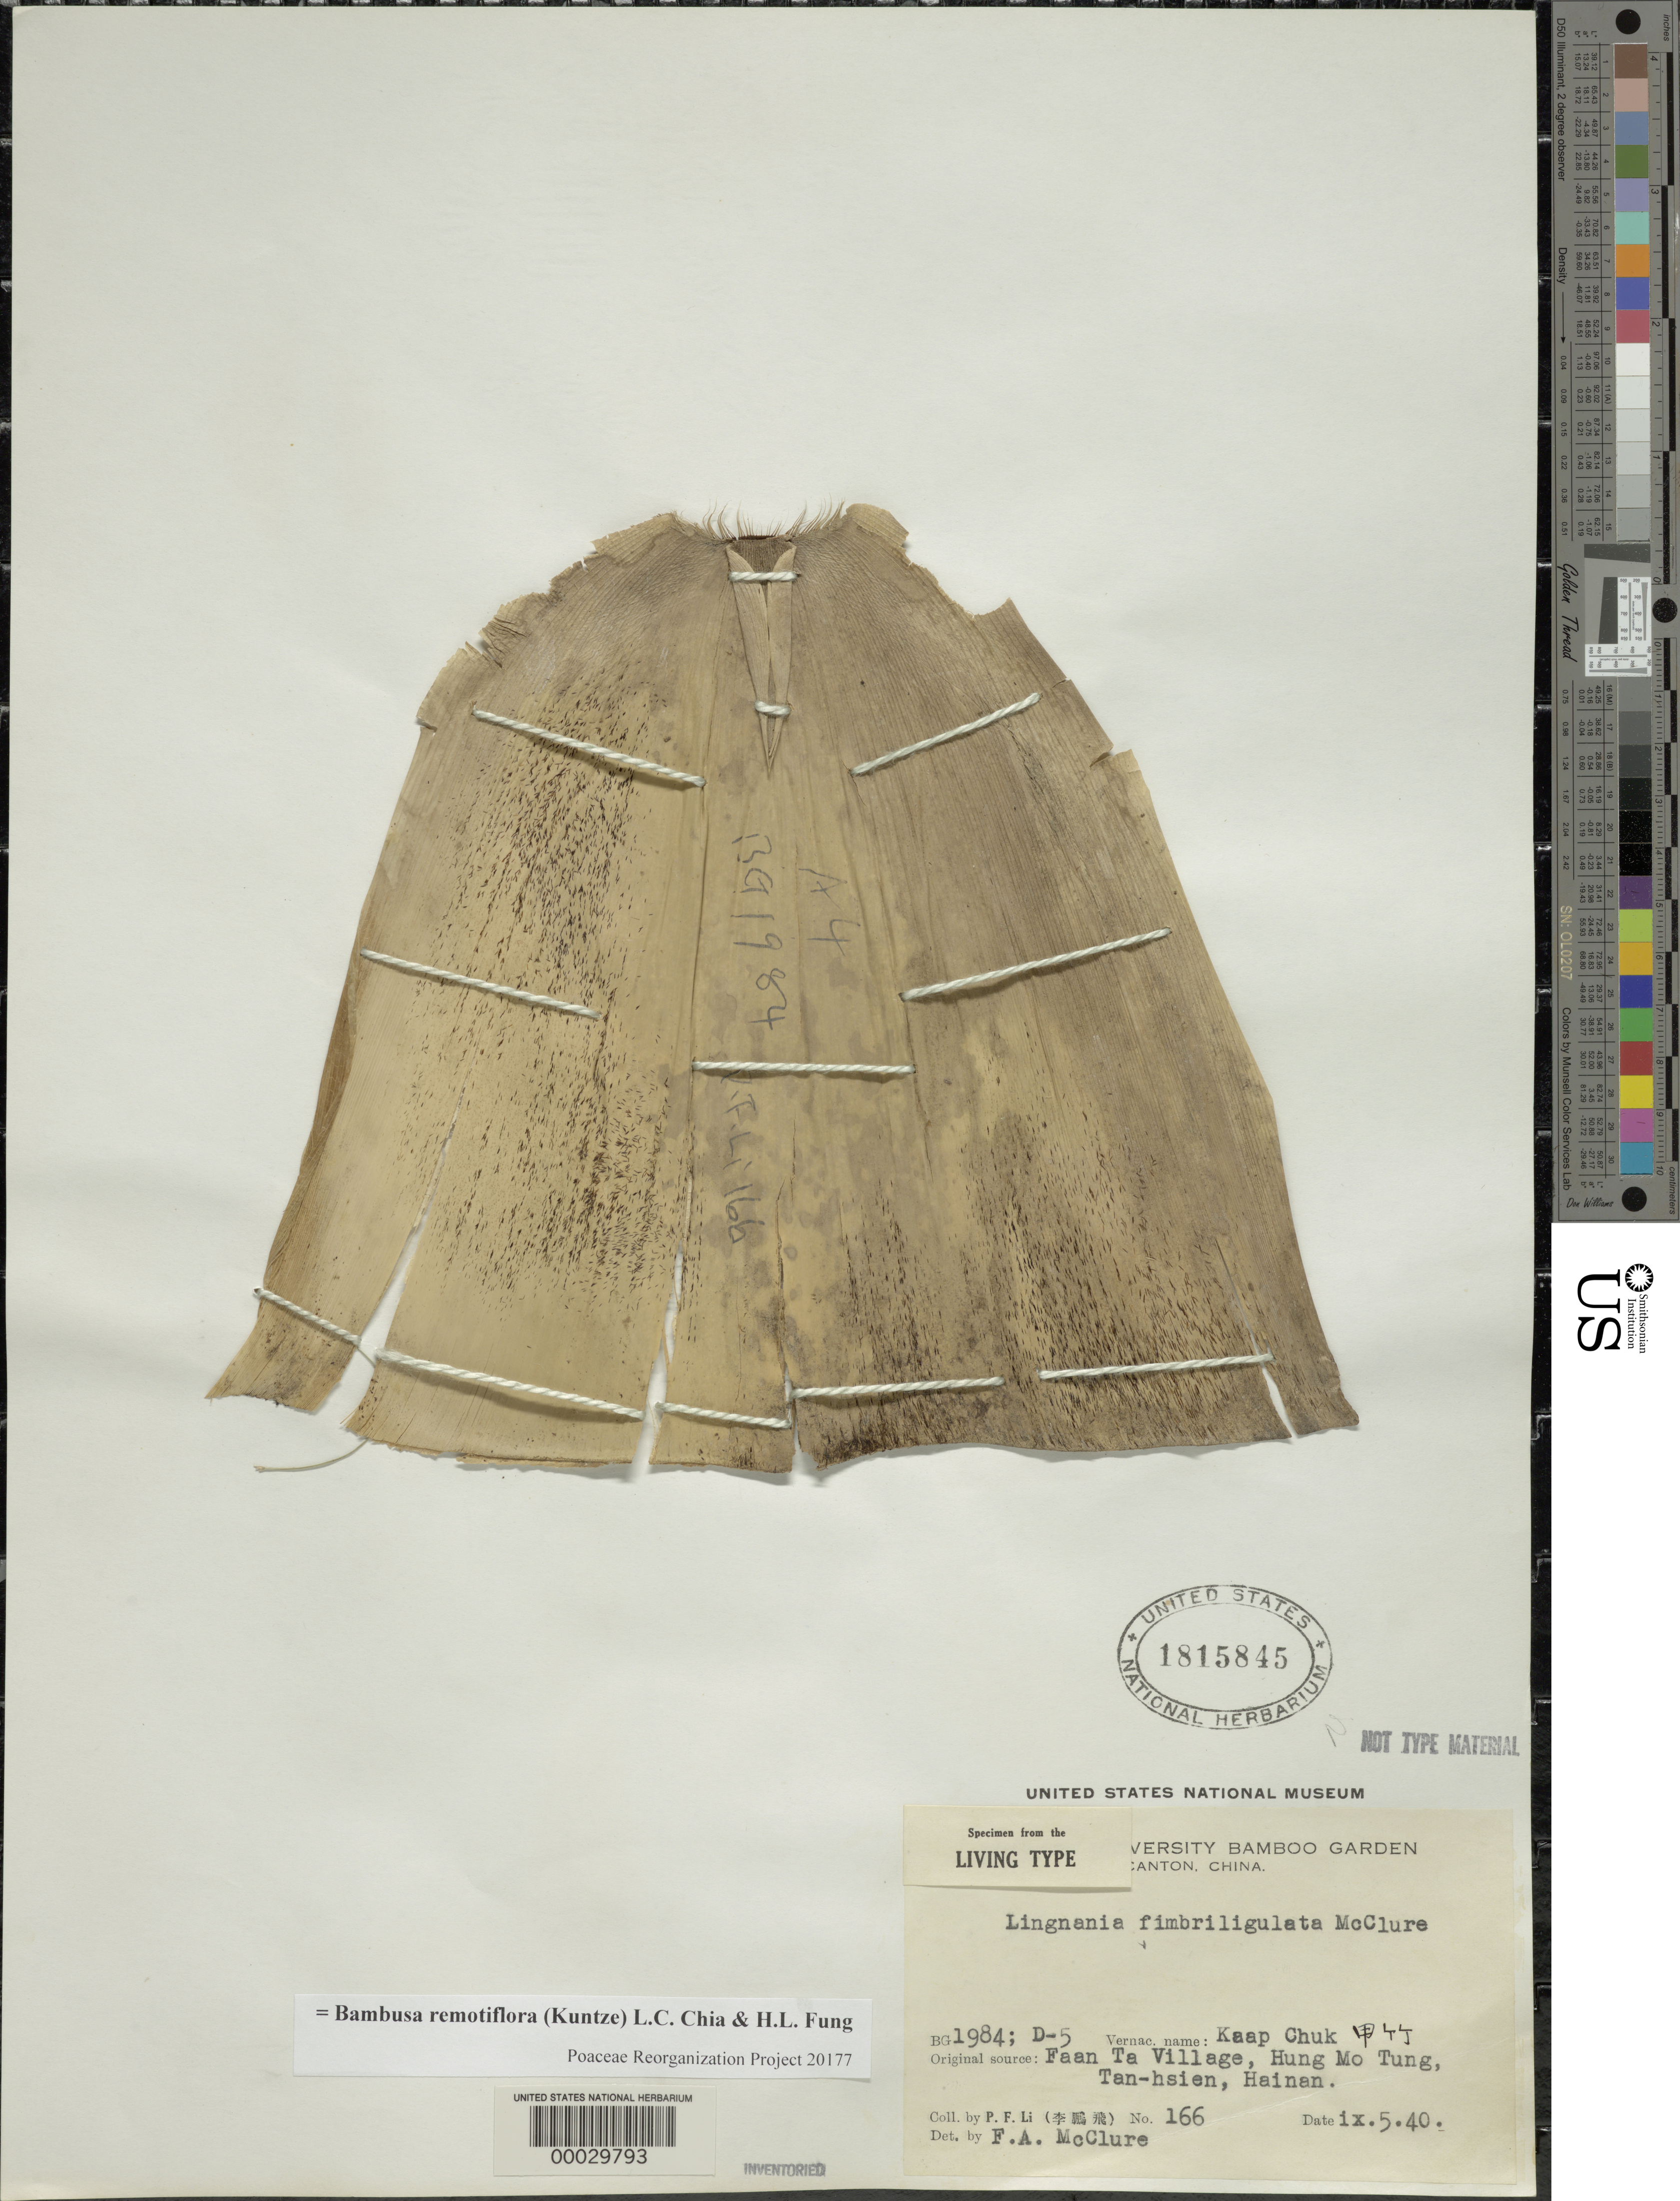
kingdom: Plantae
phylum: Tracheophyta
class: Liliopsida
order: Poales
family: Poaceae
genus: Bambusa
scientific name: Bambusa remotiflora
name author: (Kuntze) Chia & H.L. Fung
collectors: F. A. McClure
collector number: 166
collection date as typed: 05 Sep 1940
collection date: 1940-09-05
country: China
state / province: Guangdong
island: Honam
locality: Lingnan univ. bamboo garden-poon yu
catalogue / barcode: US 1815845